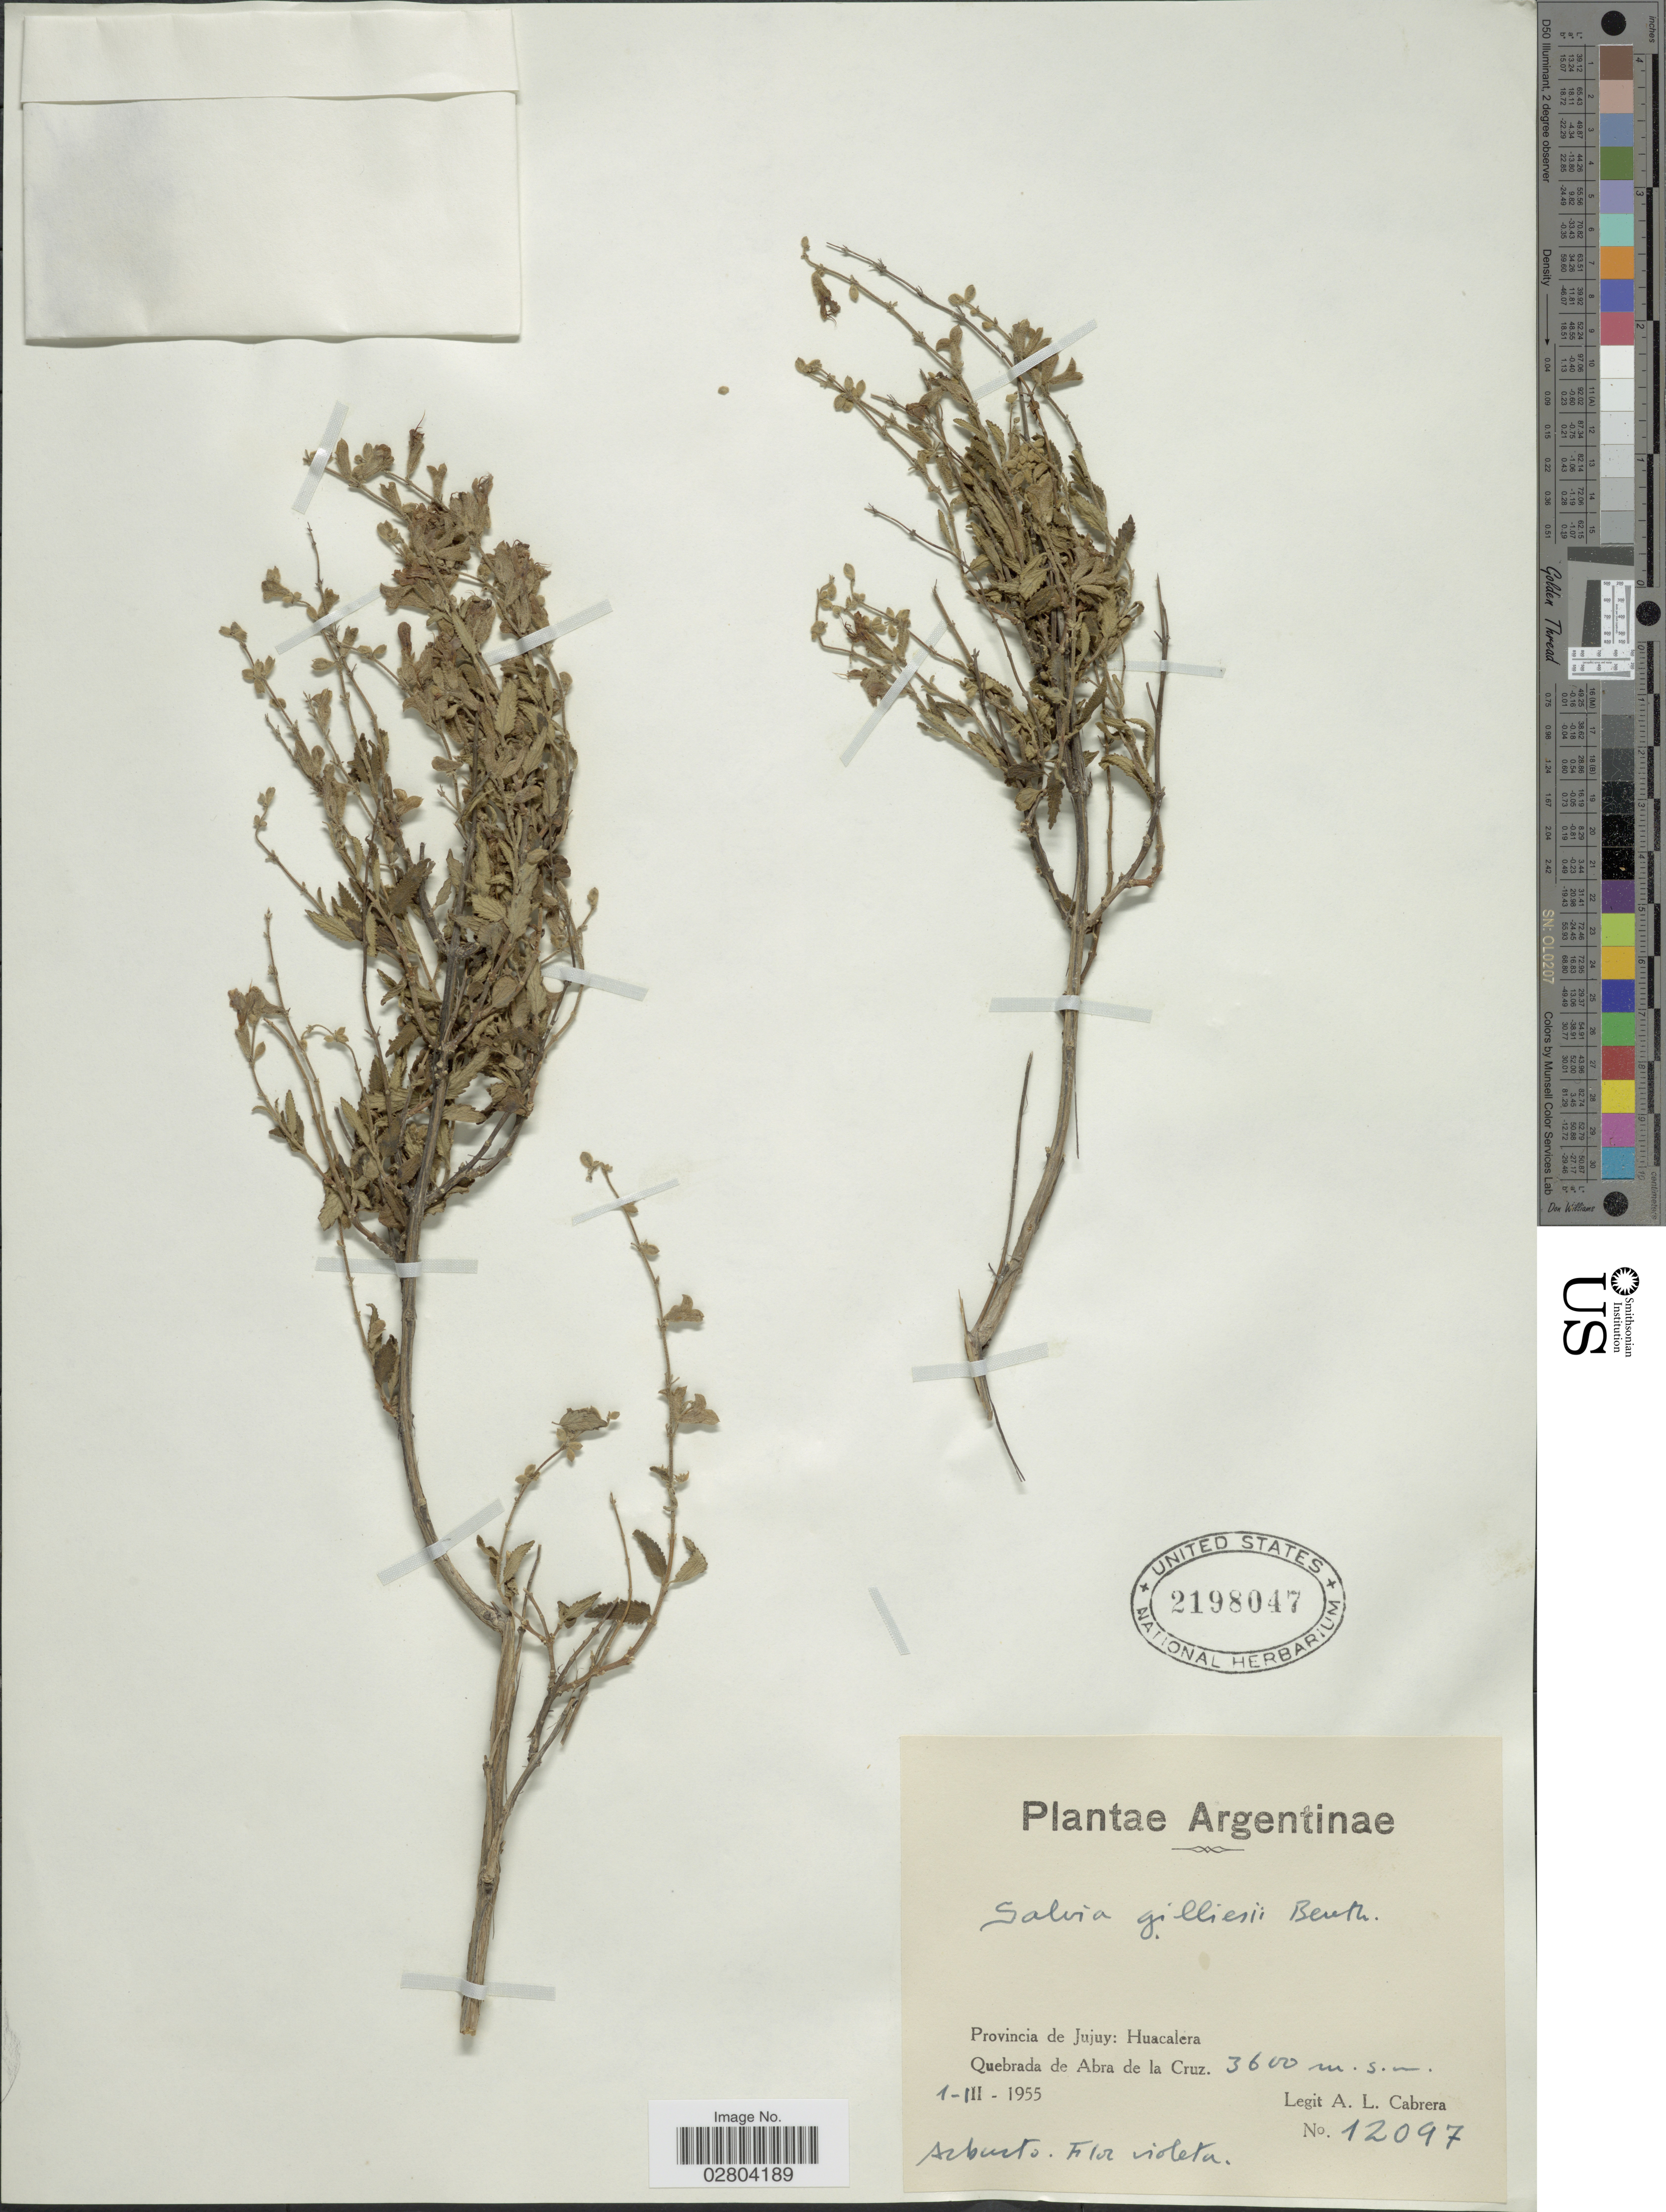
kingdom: Plantae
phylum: Tracheophyta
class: Magnoliopsida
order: Lamiales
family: Lamiaceae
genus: Salvia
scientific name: Salvia cuspidata subsp. gilliesii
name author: (Benth.) J.R.I. Wood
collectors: A. L. Cabrera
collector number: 12097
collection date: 1955-03-01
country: Argentina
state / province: Jujuy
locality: Huacalera. Quebrada de Abra de la Cruz.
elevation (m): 3600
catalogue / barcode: US 2198047